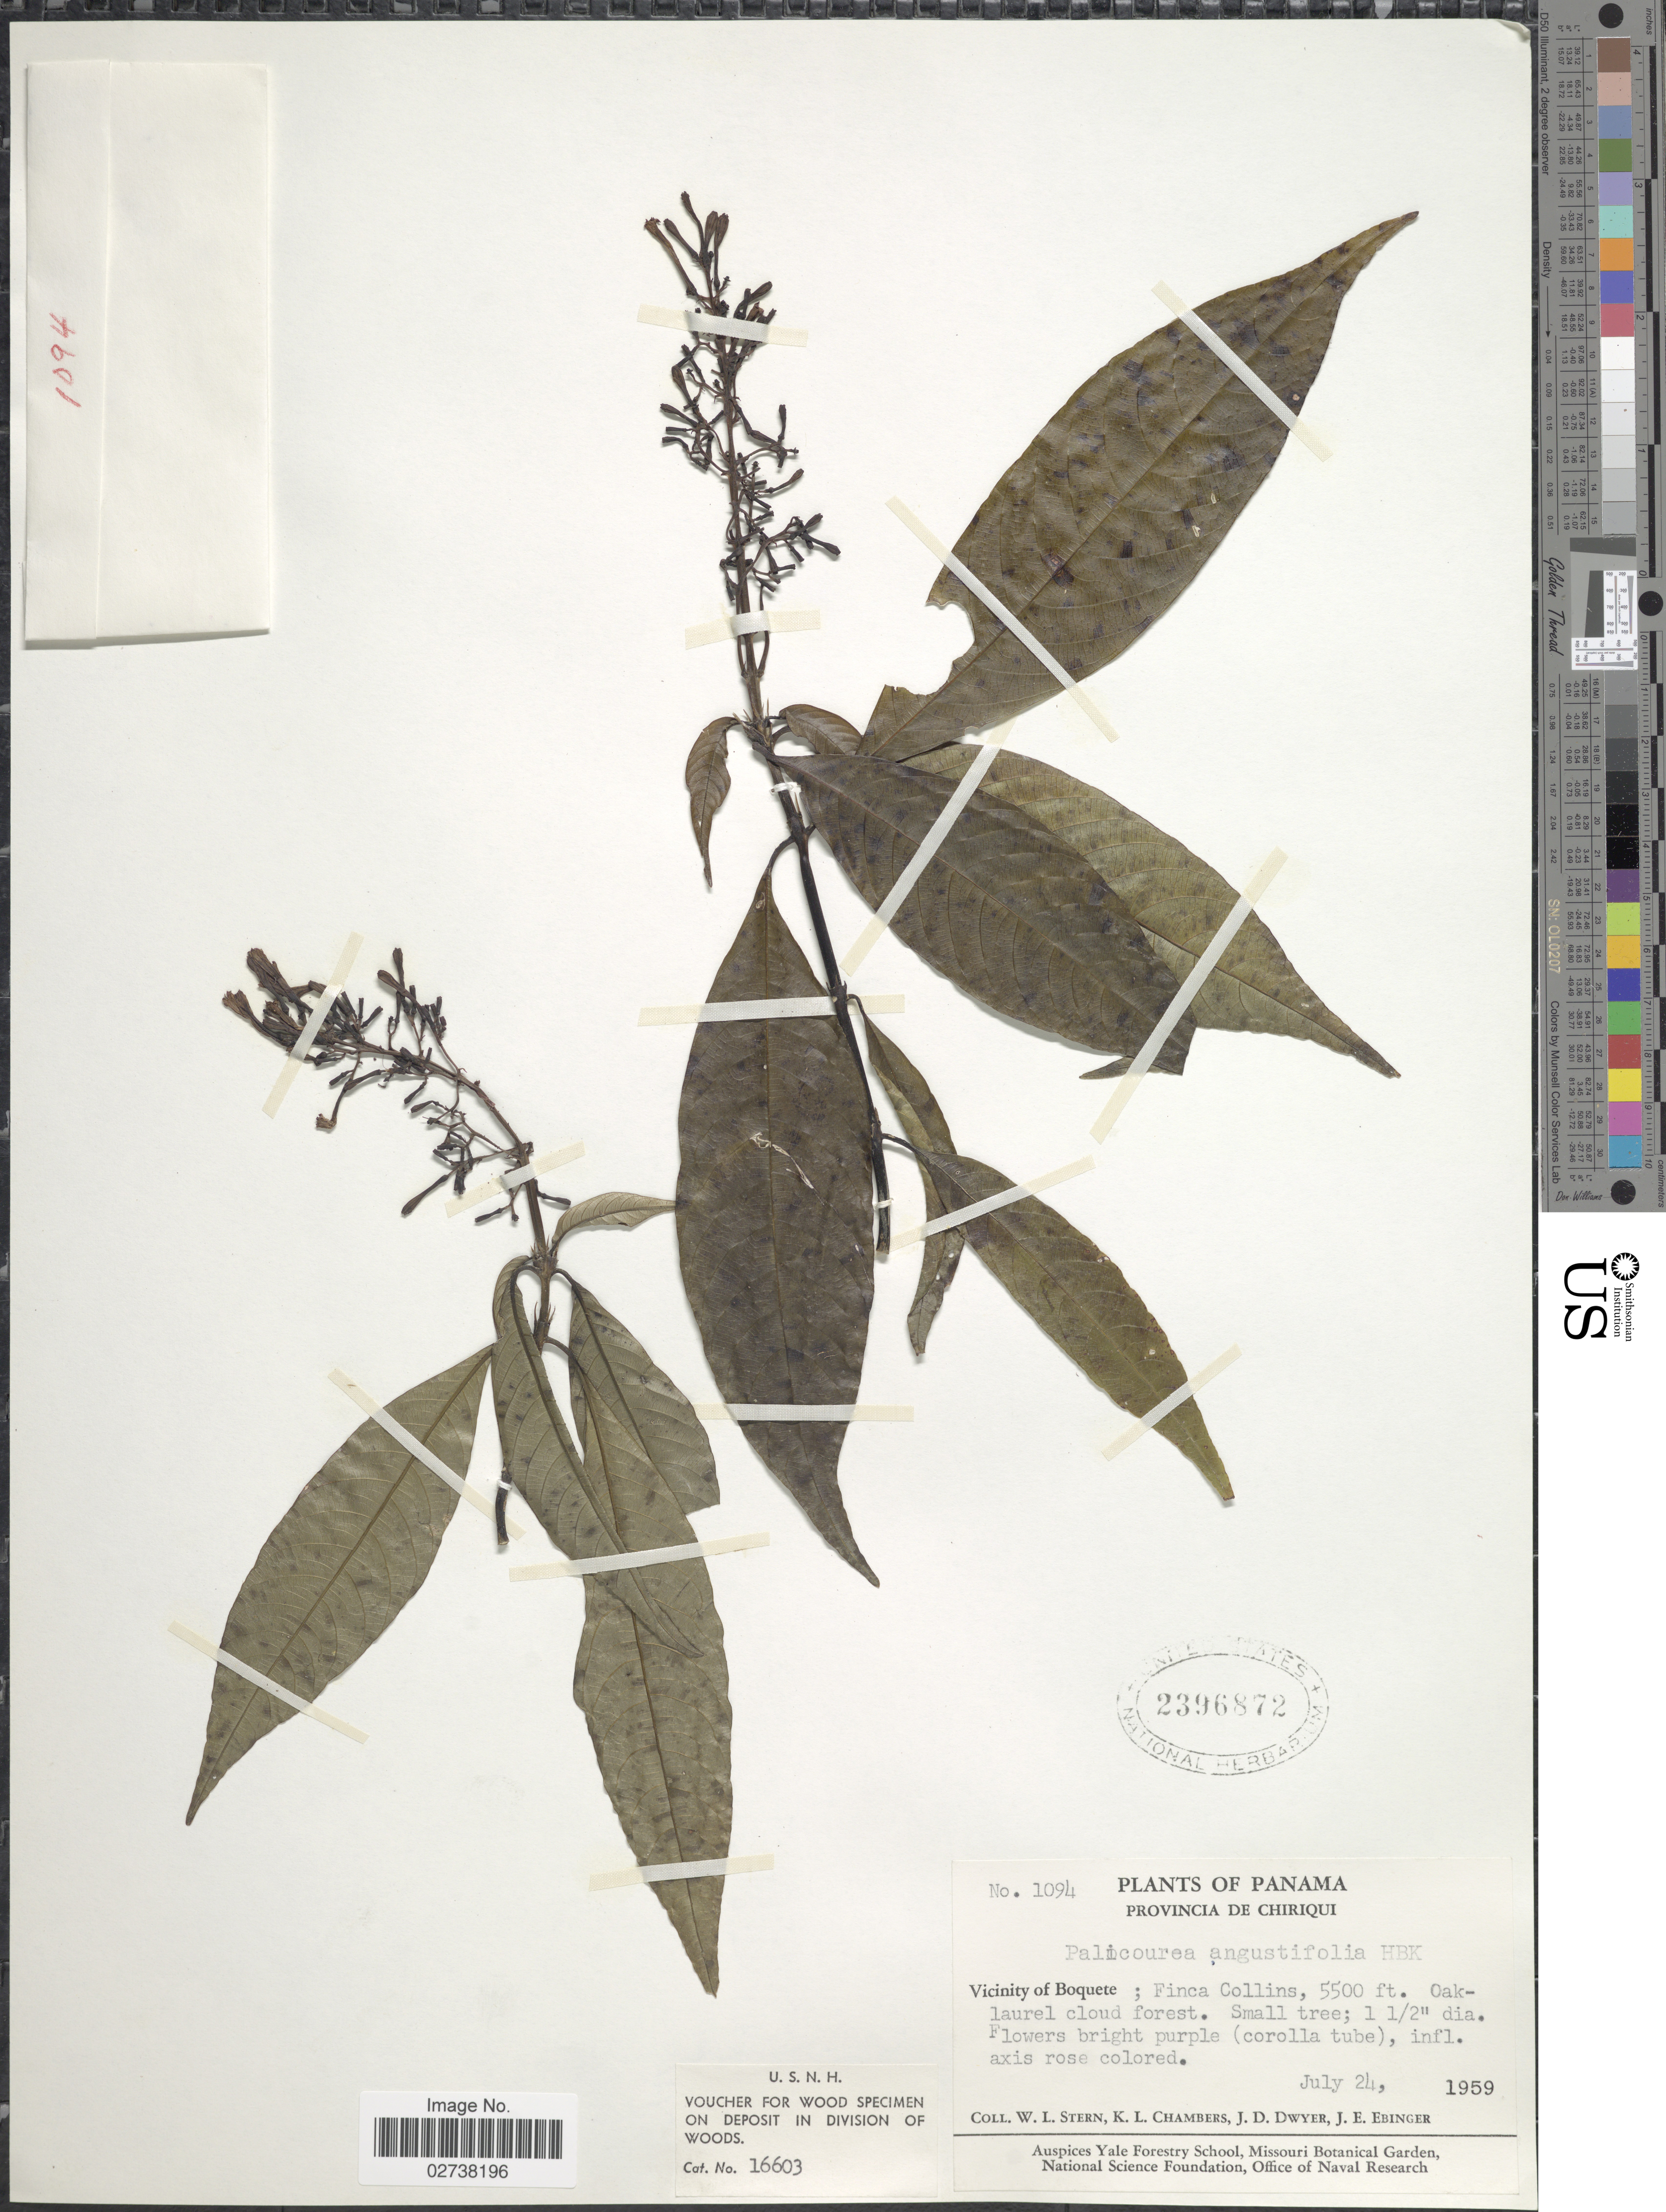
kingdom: Plantae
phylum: Tracheophyta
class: Magnoliopsida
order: Gentianales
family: Rubiaceae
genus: Palicourea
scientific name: Palicourea angustifolia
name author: Kunth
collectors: W. L. Stern, K. Chambers, J. D. Dwyer & J. Ebinger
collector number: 1094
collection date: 1959-07-24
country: Panama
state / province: Chiriqui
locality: Vicinity of Boque; Finca Collins, Oak-larel cloud forest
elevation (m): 1676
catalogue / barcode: US 2396872